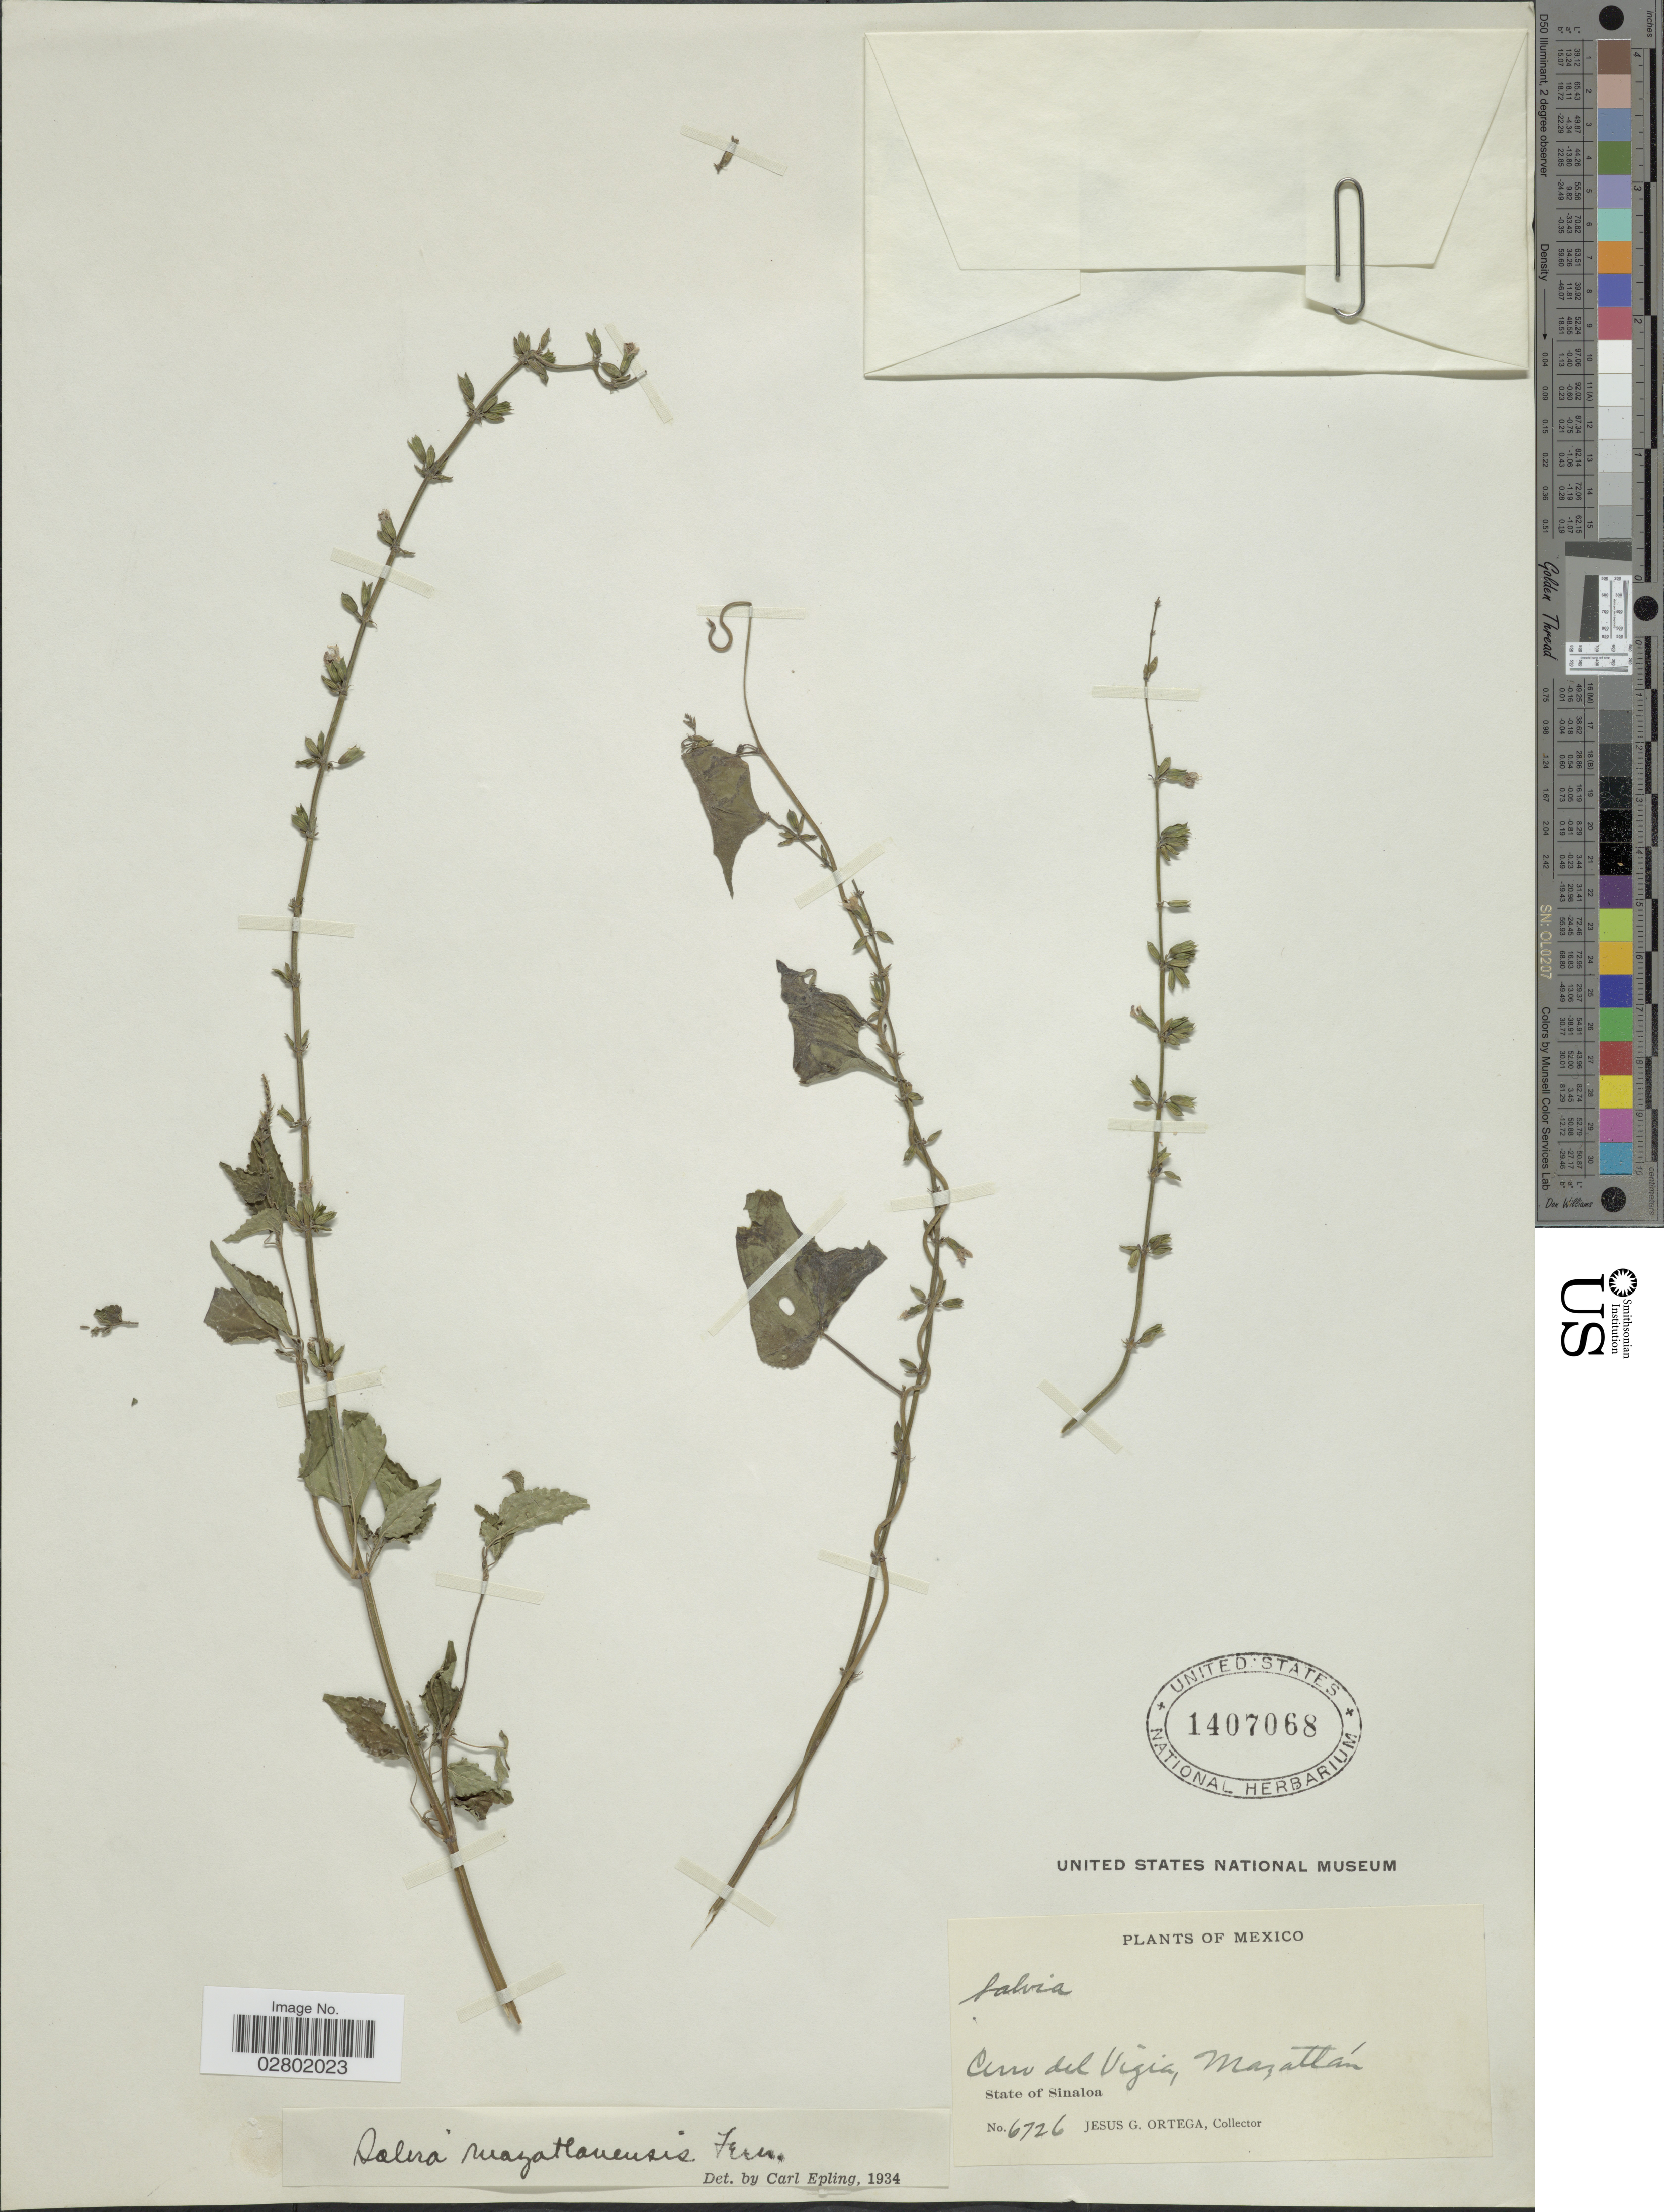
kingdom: Plantae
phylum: Tracheophyta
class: Magnoliopsida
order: Lamiales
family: Lamiaceae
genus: Salvia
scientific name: Salvia mazatlanensis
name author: Fernald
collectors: J. Ortega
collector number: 6726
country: Mexico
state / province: Sinaloa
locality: Cerro del Vígia, Mazatlán.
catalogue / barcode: US 1407068